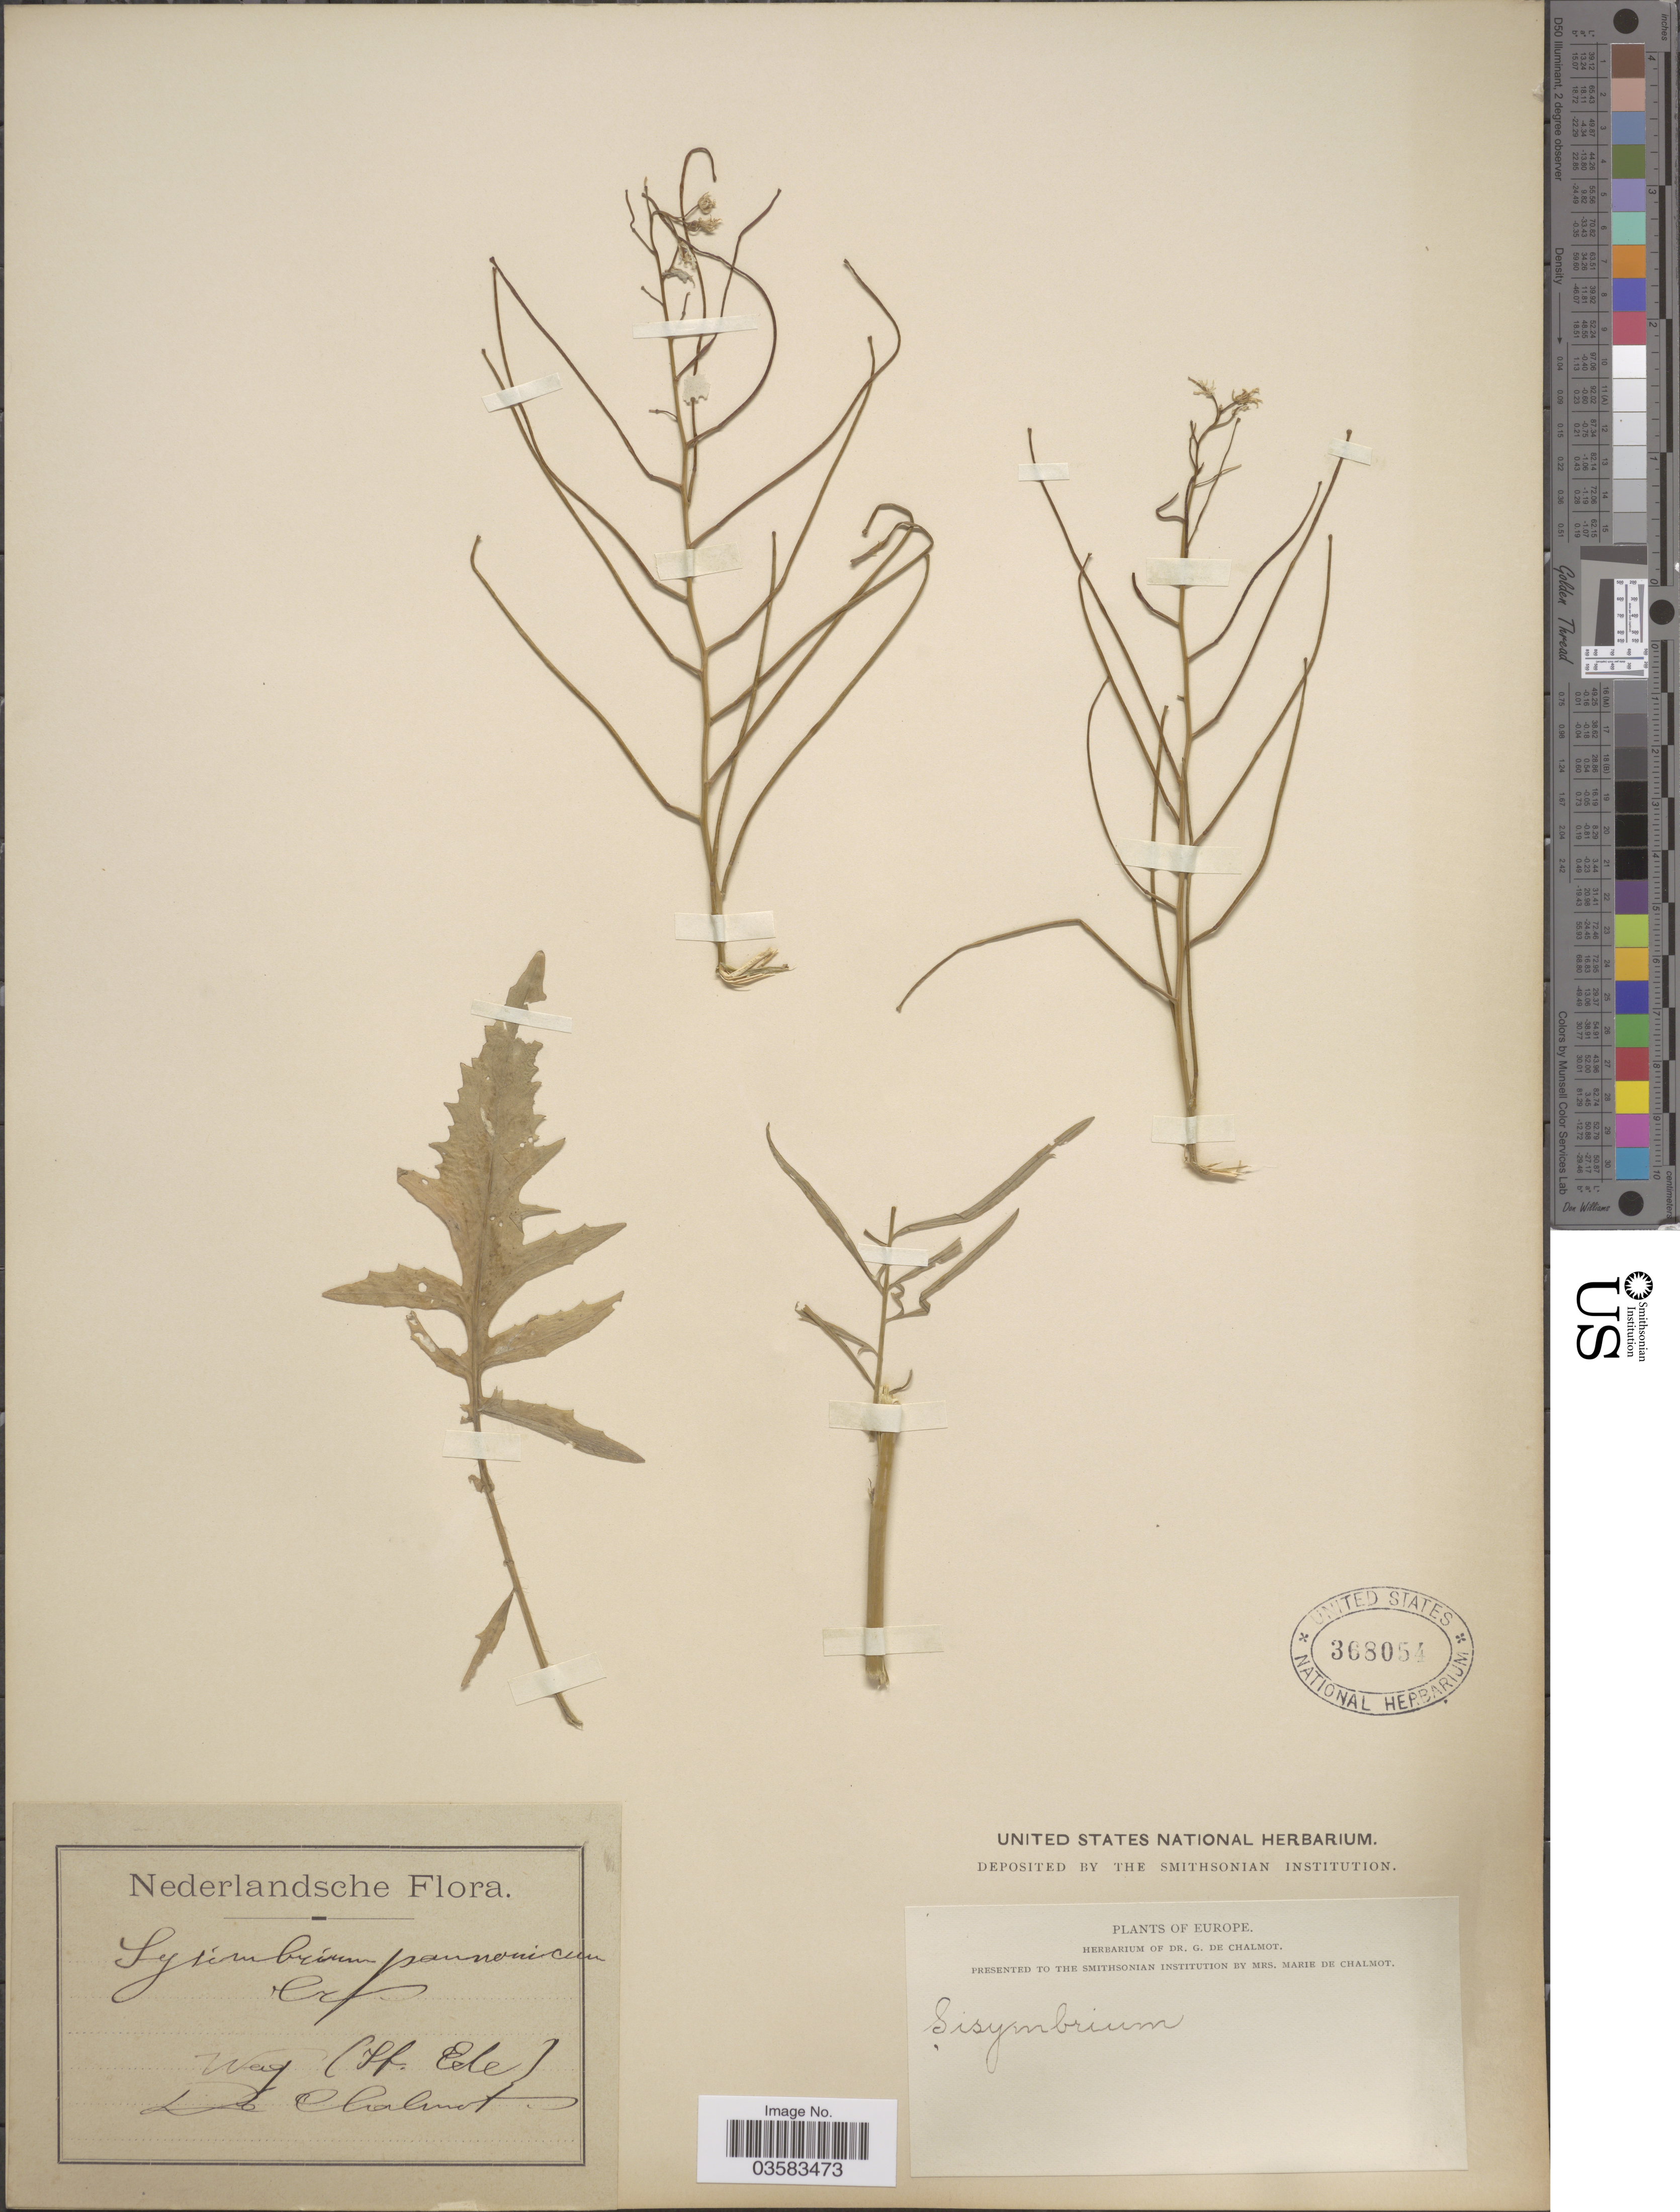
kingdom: Plantae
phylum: Tracheophyta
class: Magnoliopsida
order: Brassicales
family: Brassicaceae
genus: Sisymbrium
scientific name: Sisymbrium pannonicum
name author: Jacq.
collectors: G. de Chalmot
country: Netherlands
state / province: Gelderland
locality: Wag (Sf. Ede).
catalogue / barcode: US 368054